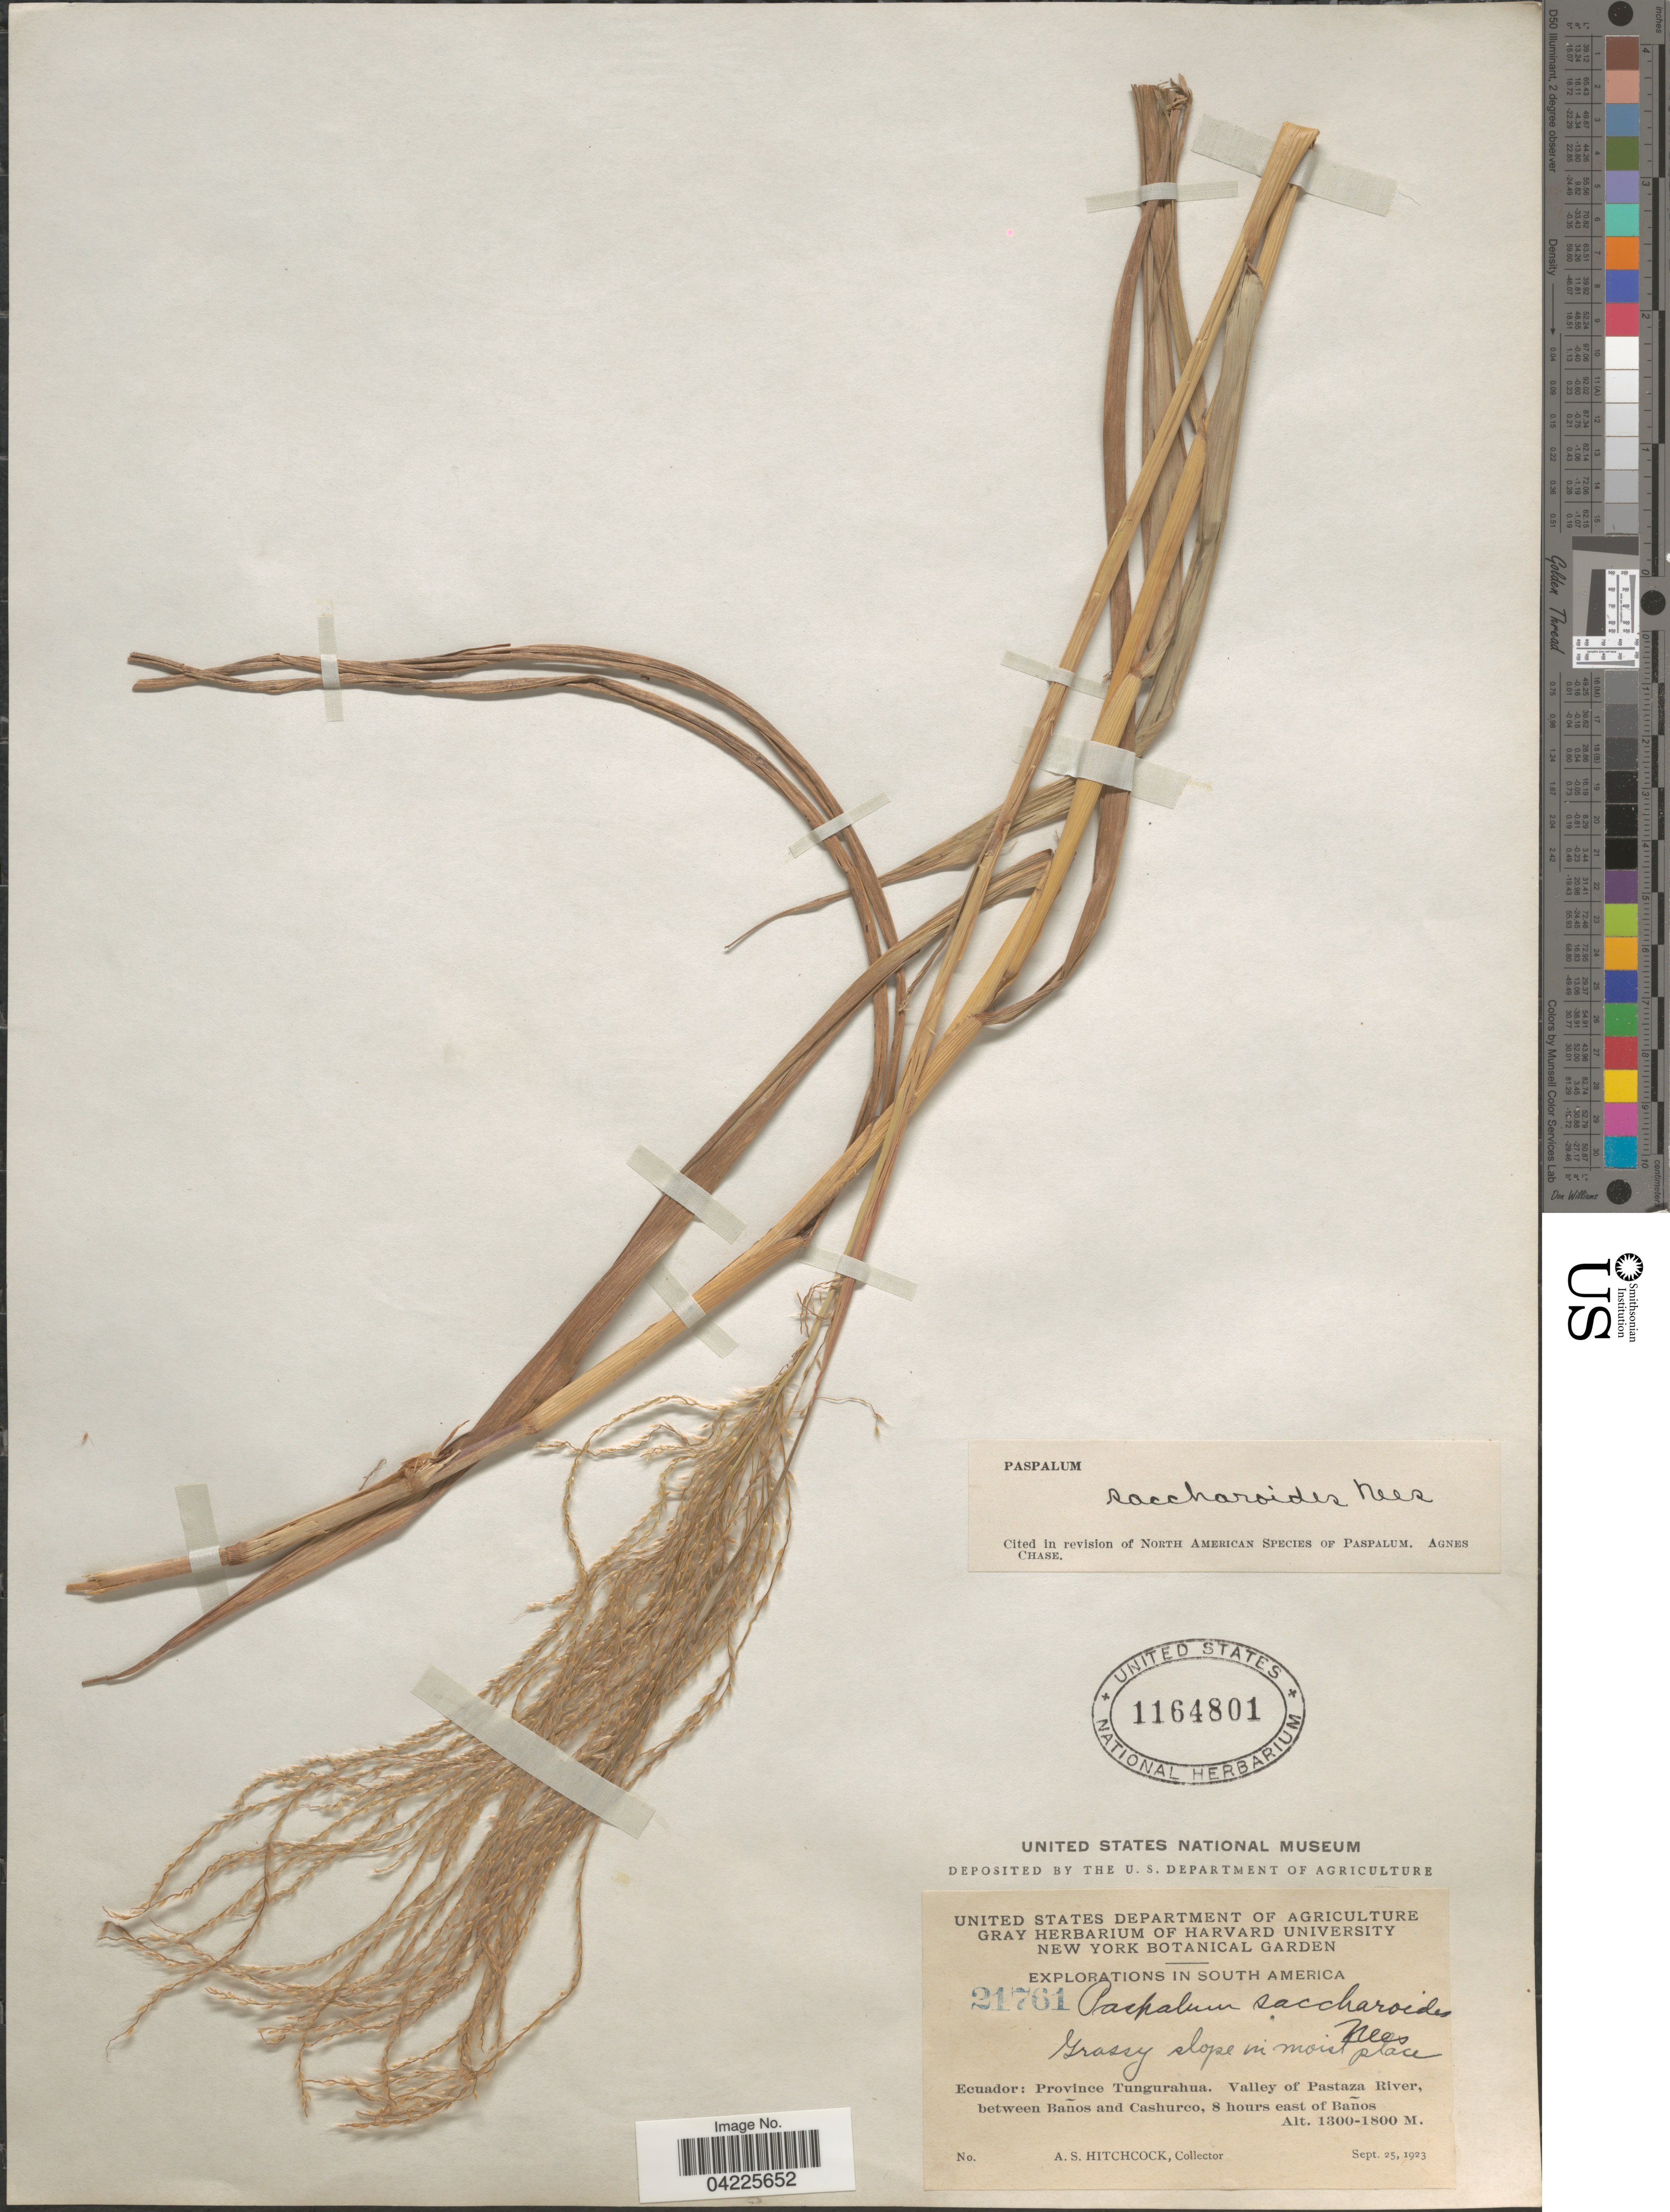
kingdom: Plantae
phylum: Tracheophyta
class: Liliopsida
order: Poales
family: Poaceae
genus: Paspalum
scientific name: Paspalum saccharoides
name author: Nees ex Trin.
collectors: A. S. Hitchcock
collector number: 21761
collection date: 1923-09-25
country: Ecuador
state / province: Tungurahua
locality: Explorations in South America. Valley of Pastaza River, between Baños and Cashurco, 8 hours east of Baños.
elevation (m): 1300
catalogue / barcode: US 1164801